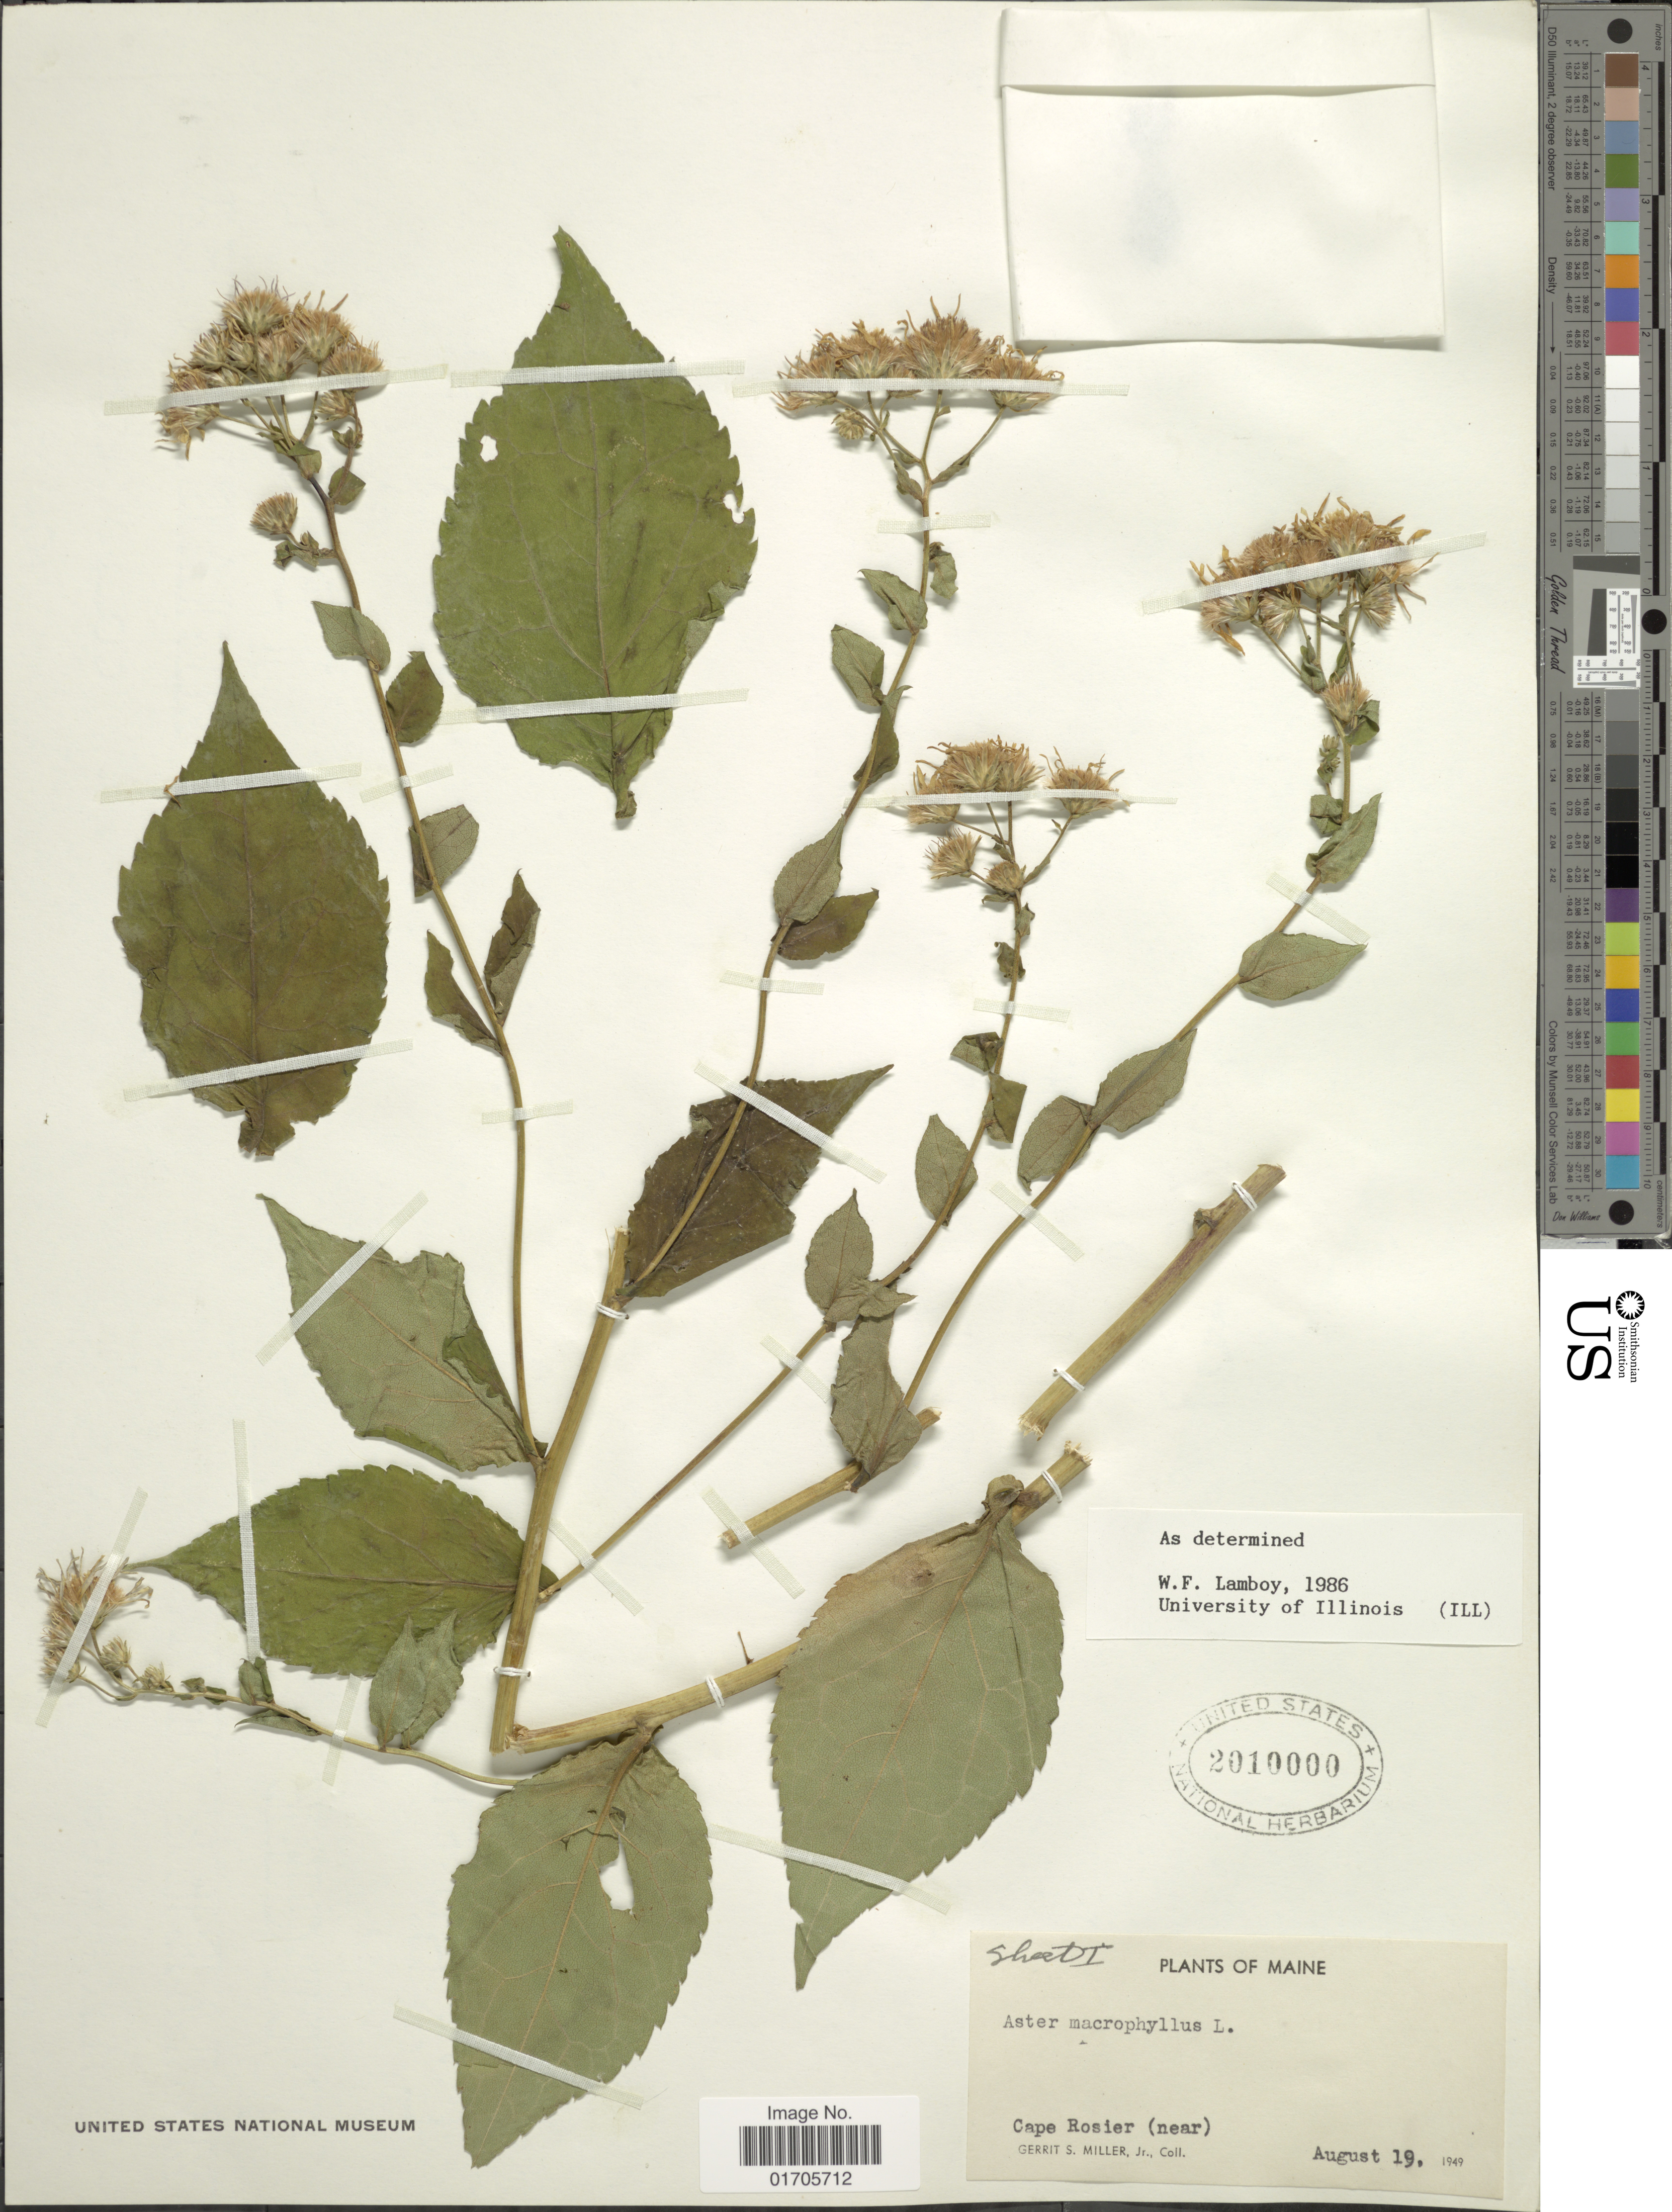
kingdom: Plantae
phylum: Tracheophyta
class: Magnoliopsida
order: Asterales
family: Asteraceae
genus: Eurybia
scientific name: Eurybia macrophylla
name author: (L.) Cass.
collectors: G. S. Miller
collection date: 1949-08-19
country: United States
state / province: Maine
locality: Maine. Cape Rosier (near).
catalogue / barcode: US 2010000